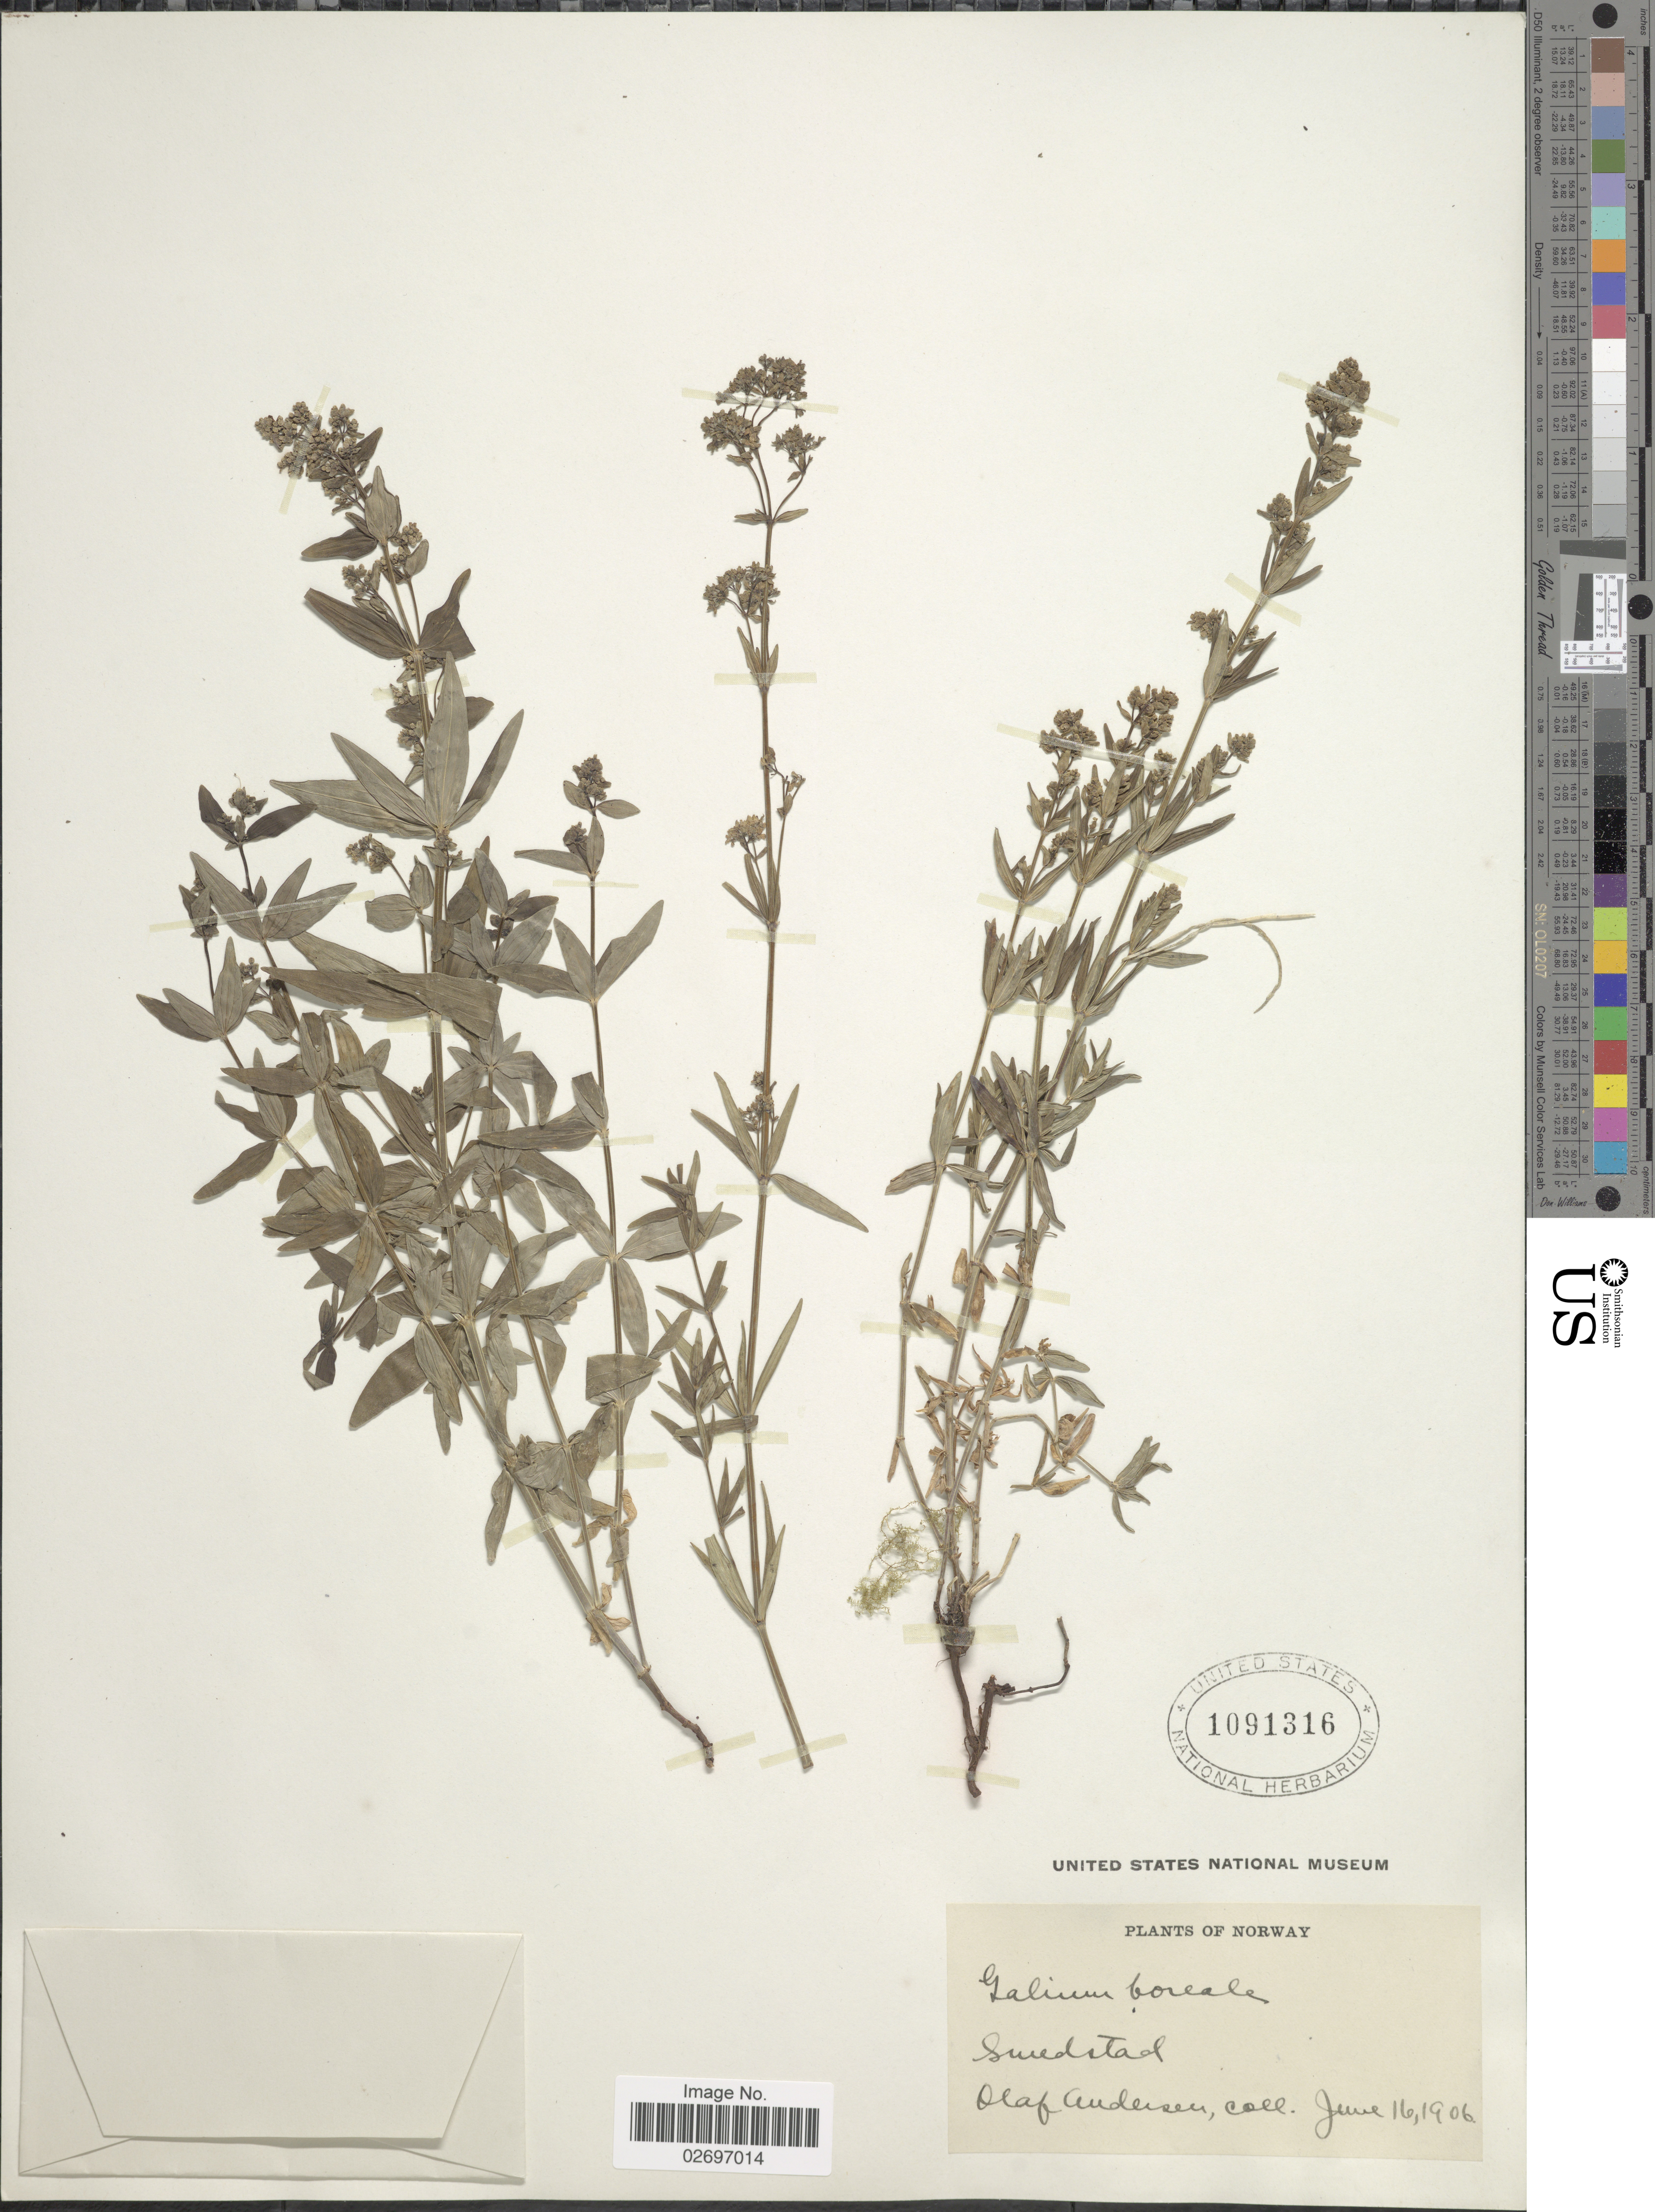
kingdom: Plantae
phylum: Tracheophyta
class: Magnoliopsida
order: Gentianales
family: Rubiaceae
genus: Galium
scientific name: Galium boreale L.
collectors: O. Andersen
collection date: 1906-06-16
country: Norway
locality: Smedstad.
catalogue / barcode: US 1091316